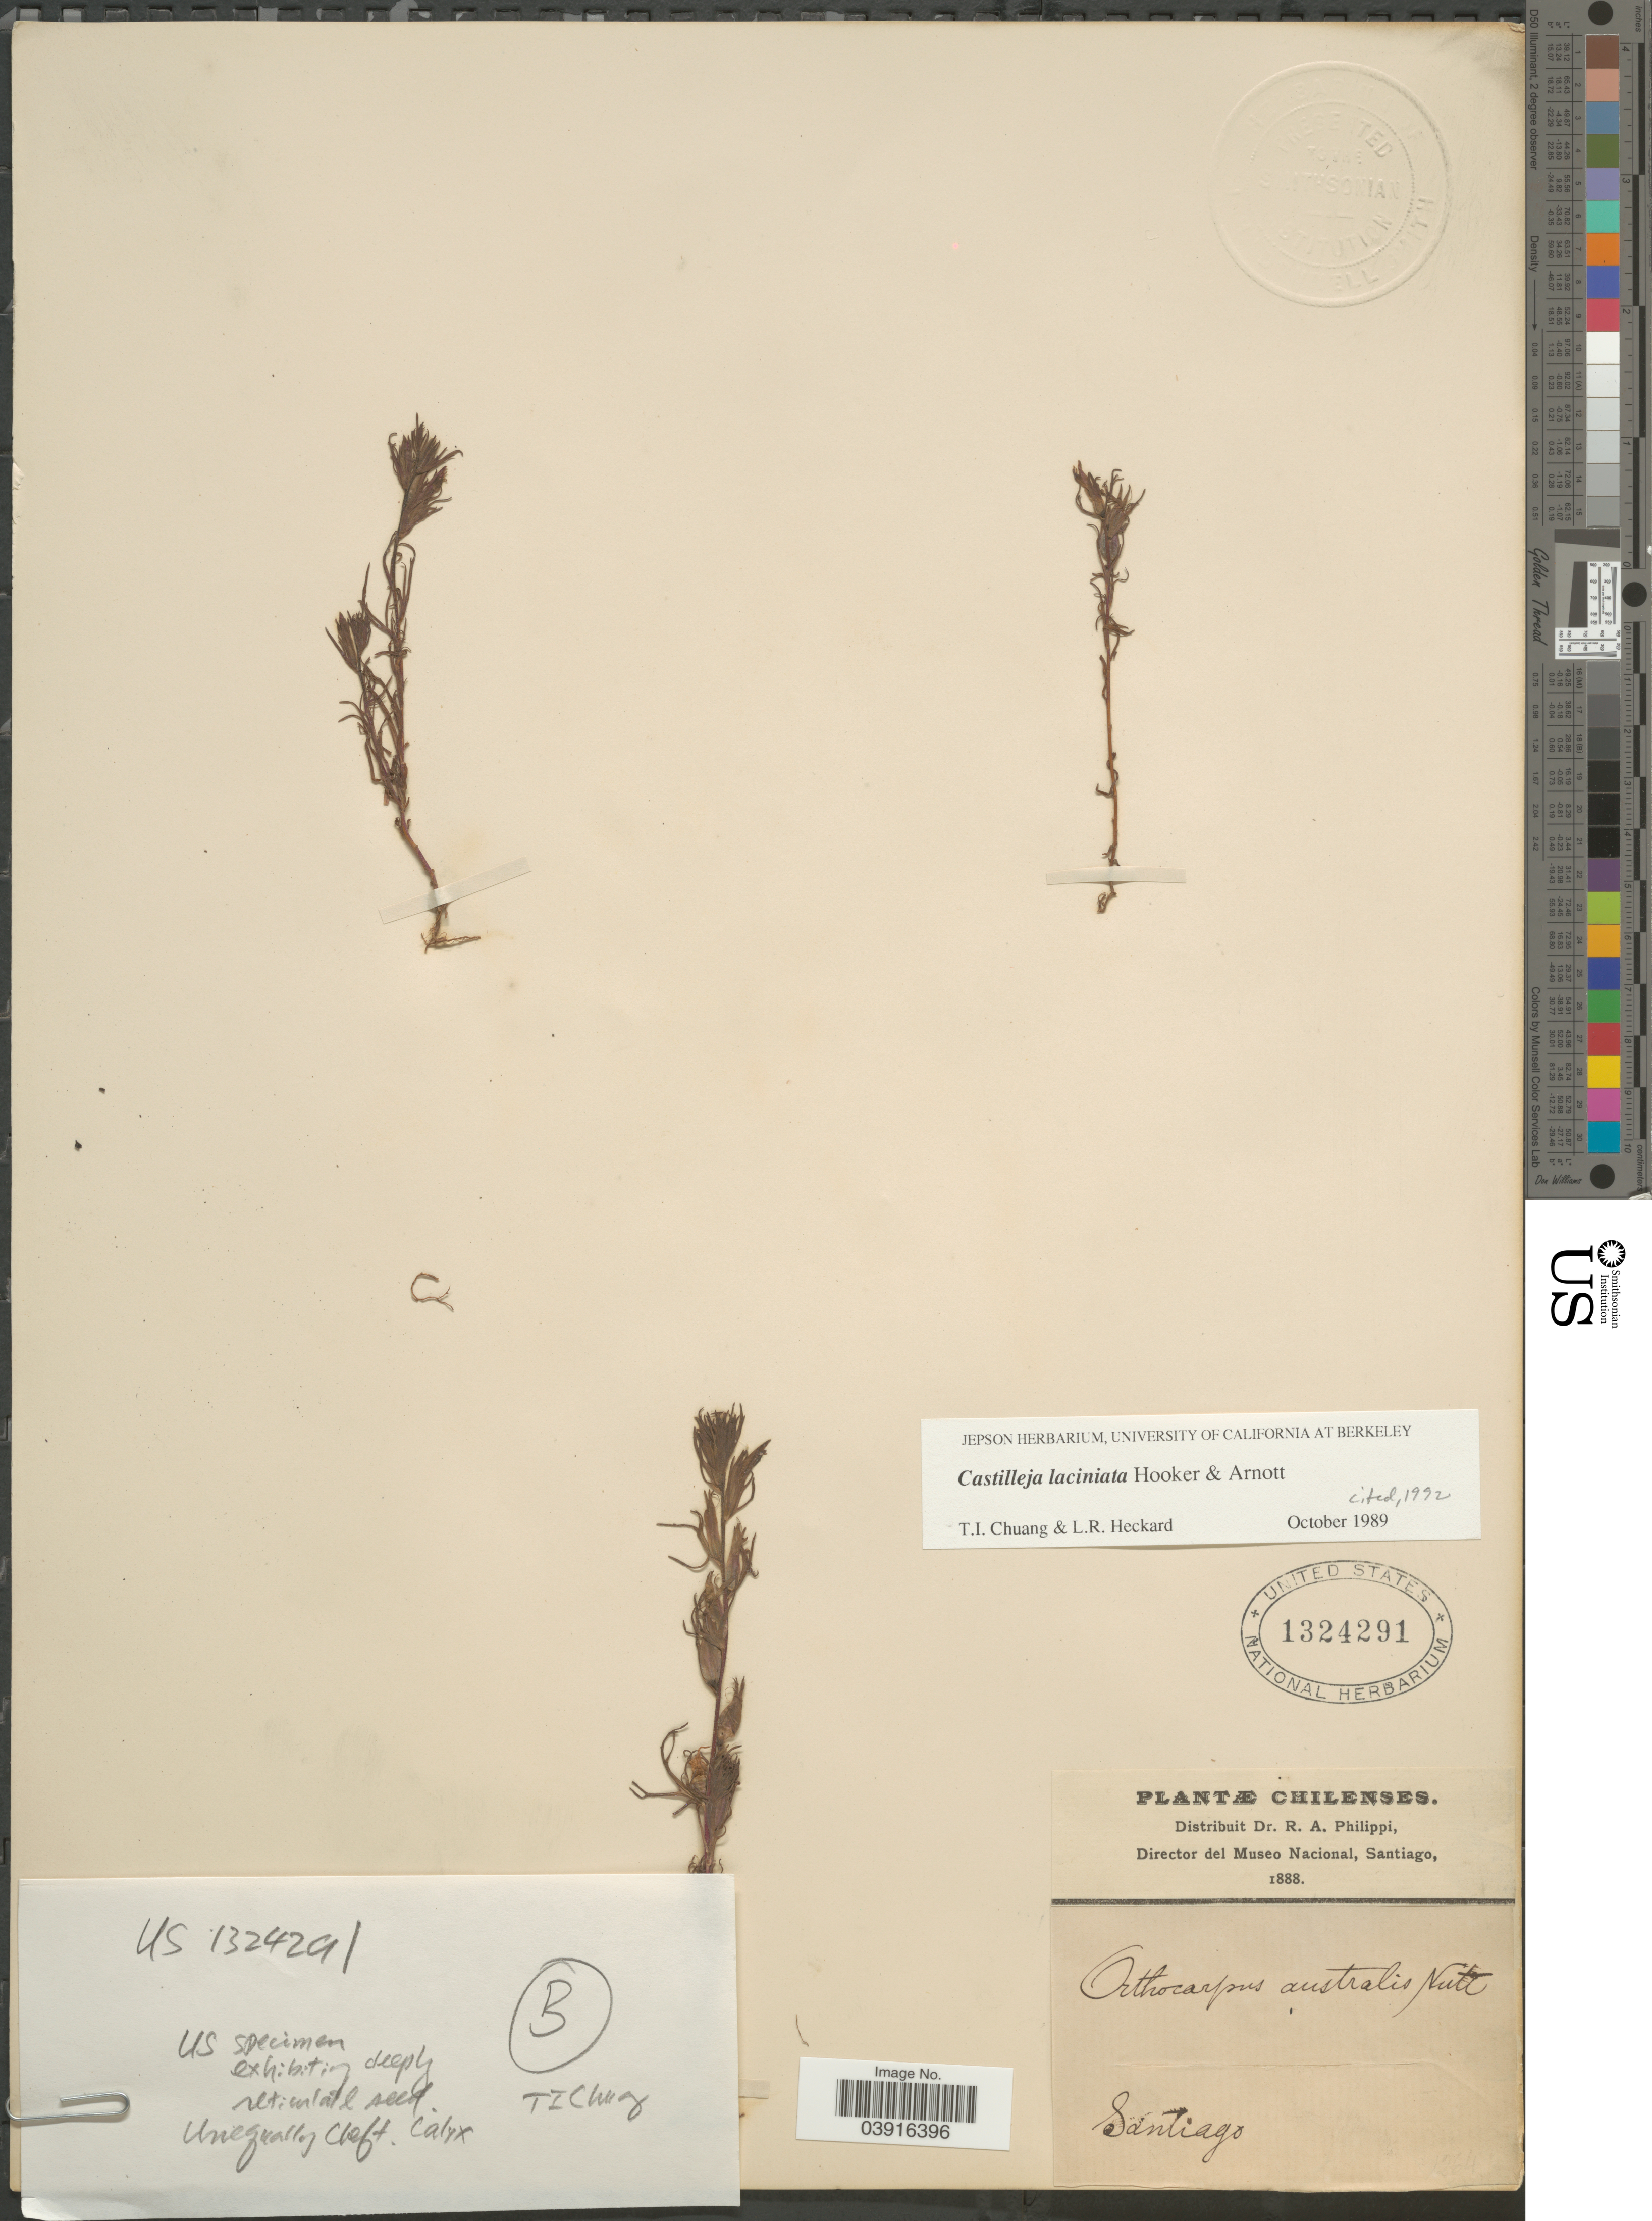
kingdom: Plantae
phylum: Tracheophyta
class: Magnoliopsida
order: Lamiales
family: Orobanchaceae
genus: Castilleja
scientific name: Castilleja laciniata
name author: Hook. & Arn.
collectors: ex. herb. R.A. Philippi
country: Chile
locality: Santiago.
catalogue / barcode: US 1324291